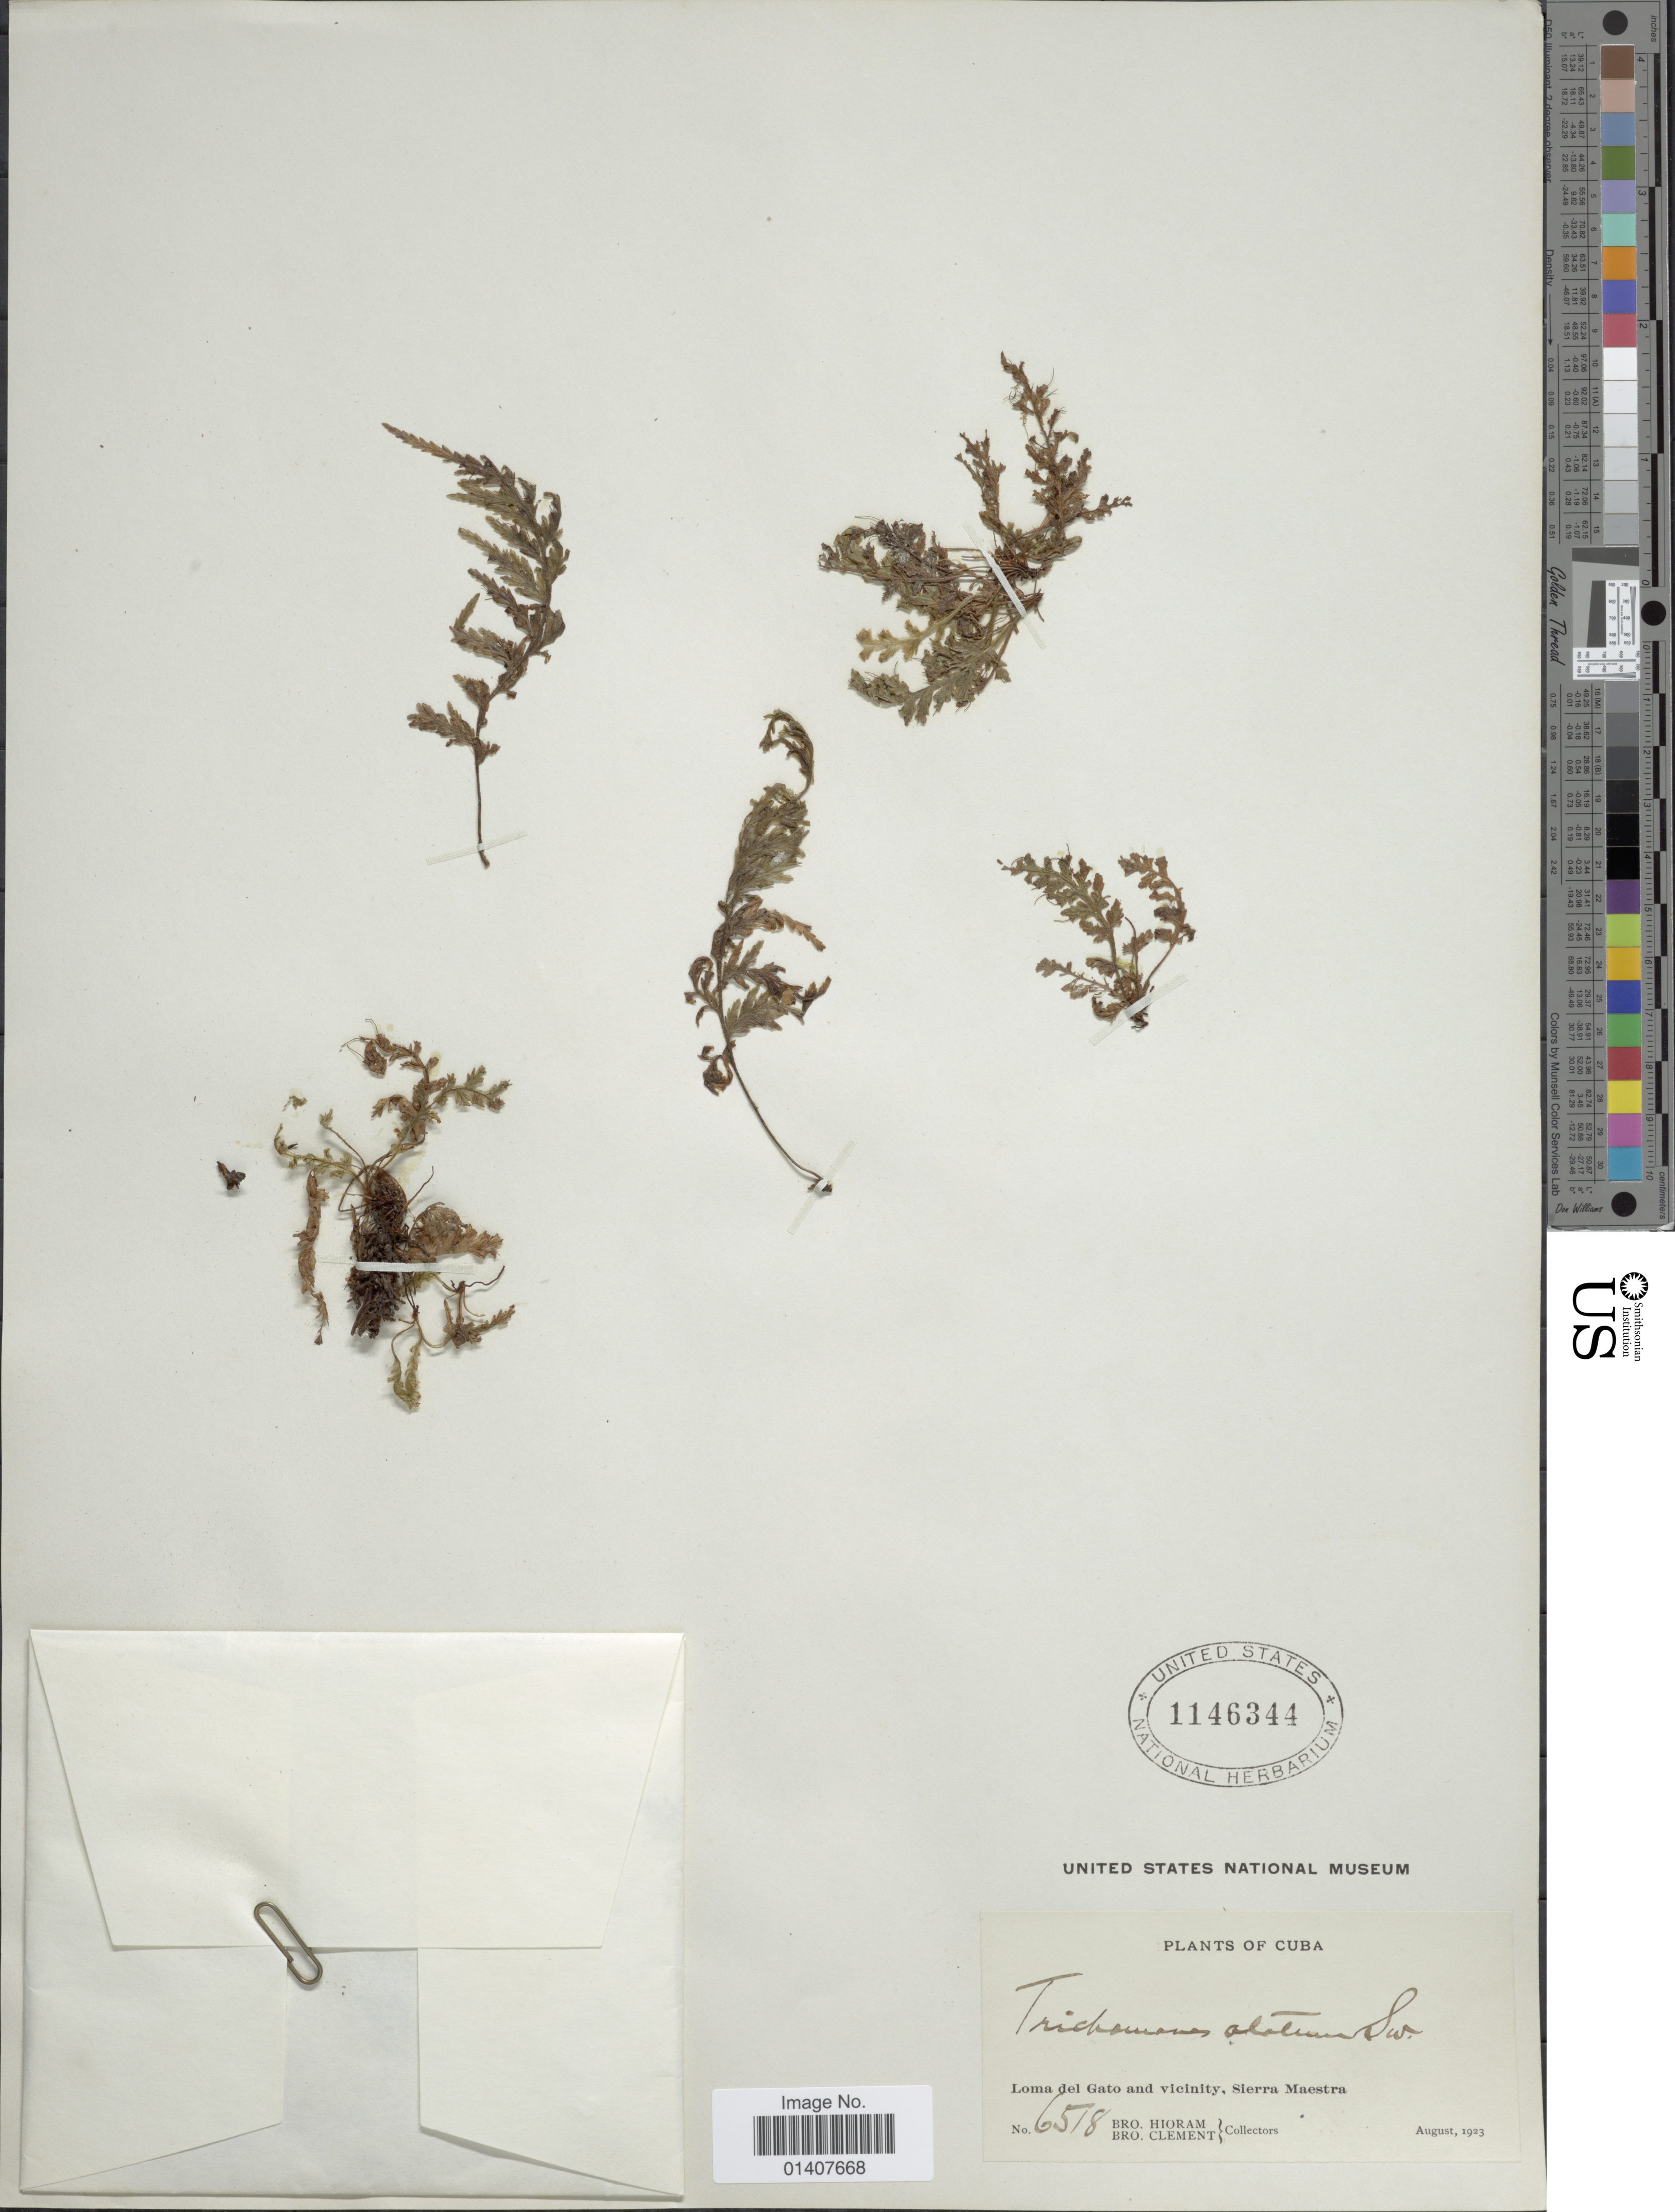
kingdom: Plantae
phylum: Tracheophyta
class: Polypodiopsida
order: Hymenophyllales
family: Hymenophyllaceae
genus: Trichomanes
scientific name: Trichomanes alatum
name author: Sw.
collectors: Bro. Hioram & B. Clement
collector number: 6518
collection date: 1923-08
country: Cuba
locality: Loma del Gato and vicinity, Sierra Maestra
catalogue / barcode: US 1146344